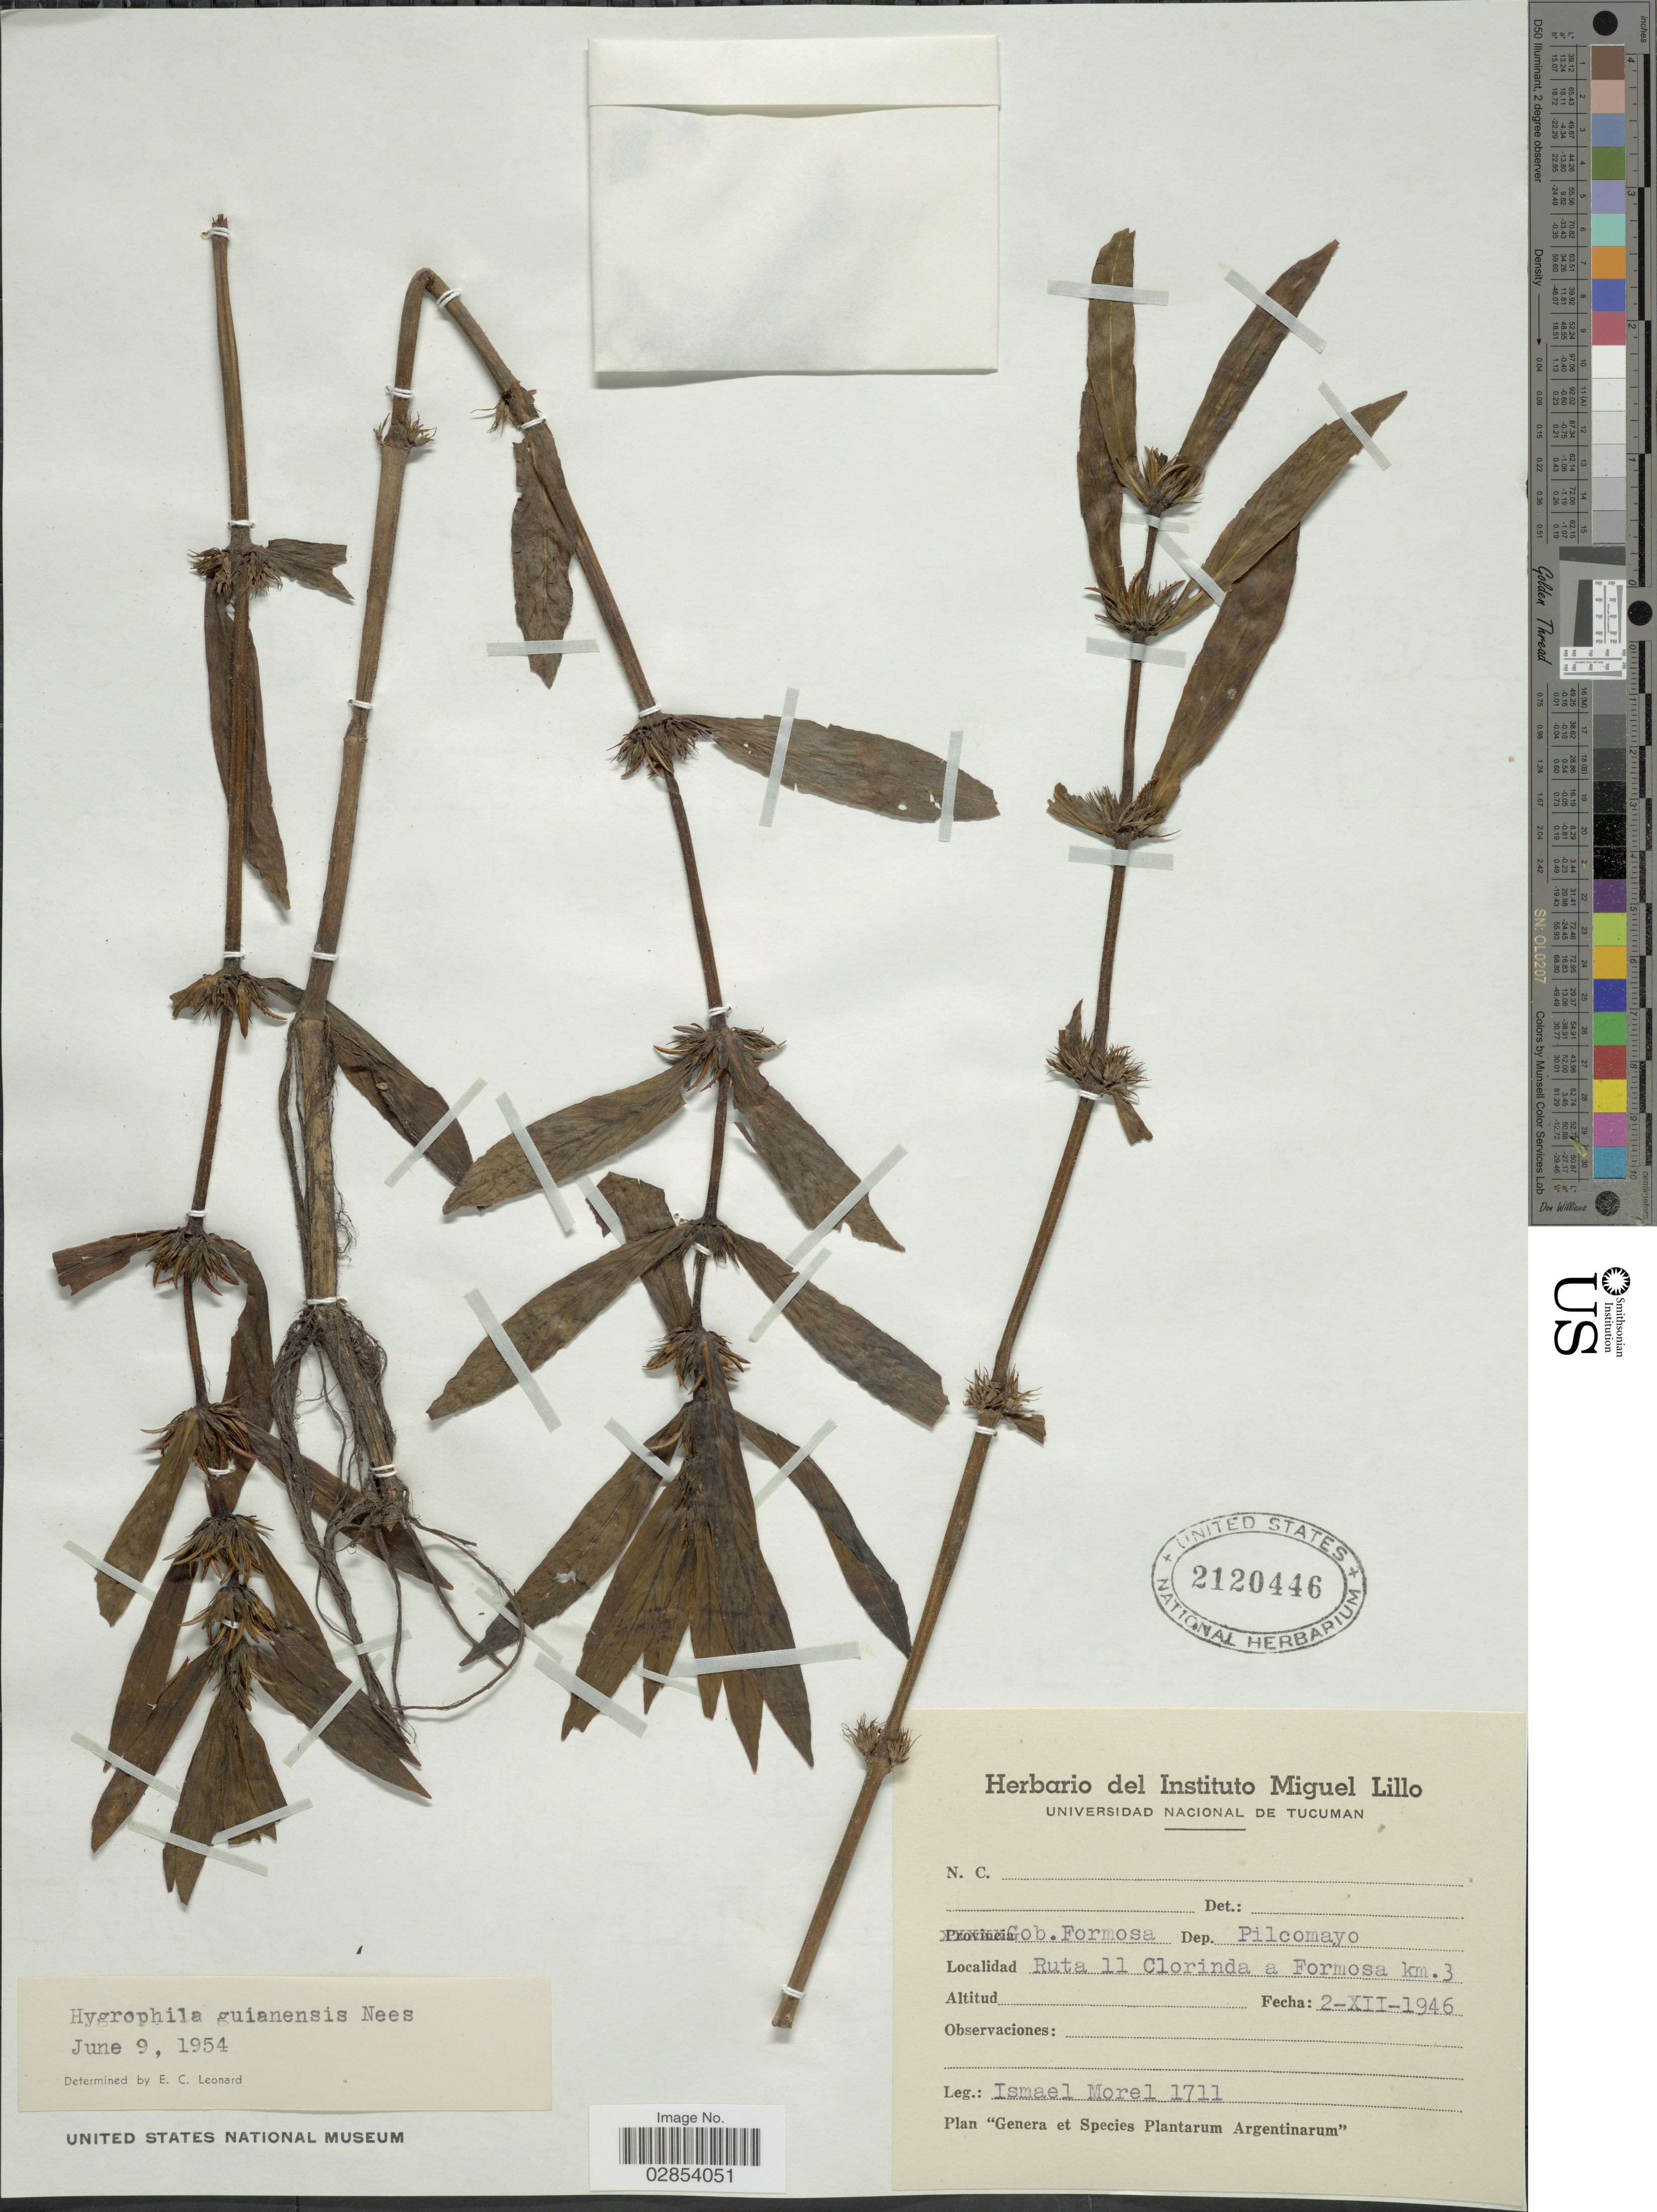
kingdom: Plantae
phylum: Tracheophyta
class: Magnoliopsida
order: Lamiales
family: Acanthaceae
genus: Hygrophila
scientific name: Hygrophila costata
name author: Nees & T. Nees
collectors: I. Morel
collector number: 1711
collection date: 1946-12-02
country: Argentina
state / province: Formosa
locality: Gob. Formosa, Dep. Pilcomayo, Ruta 11 Clorinda a Formosa km. 3.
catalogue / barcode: US 2120446